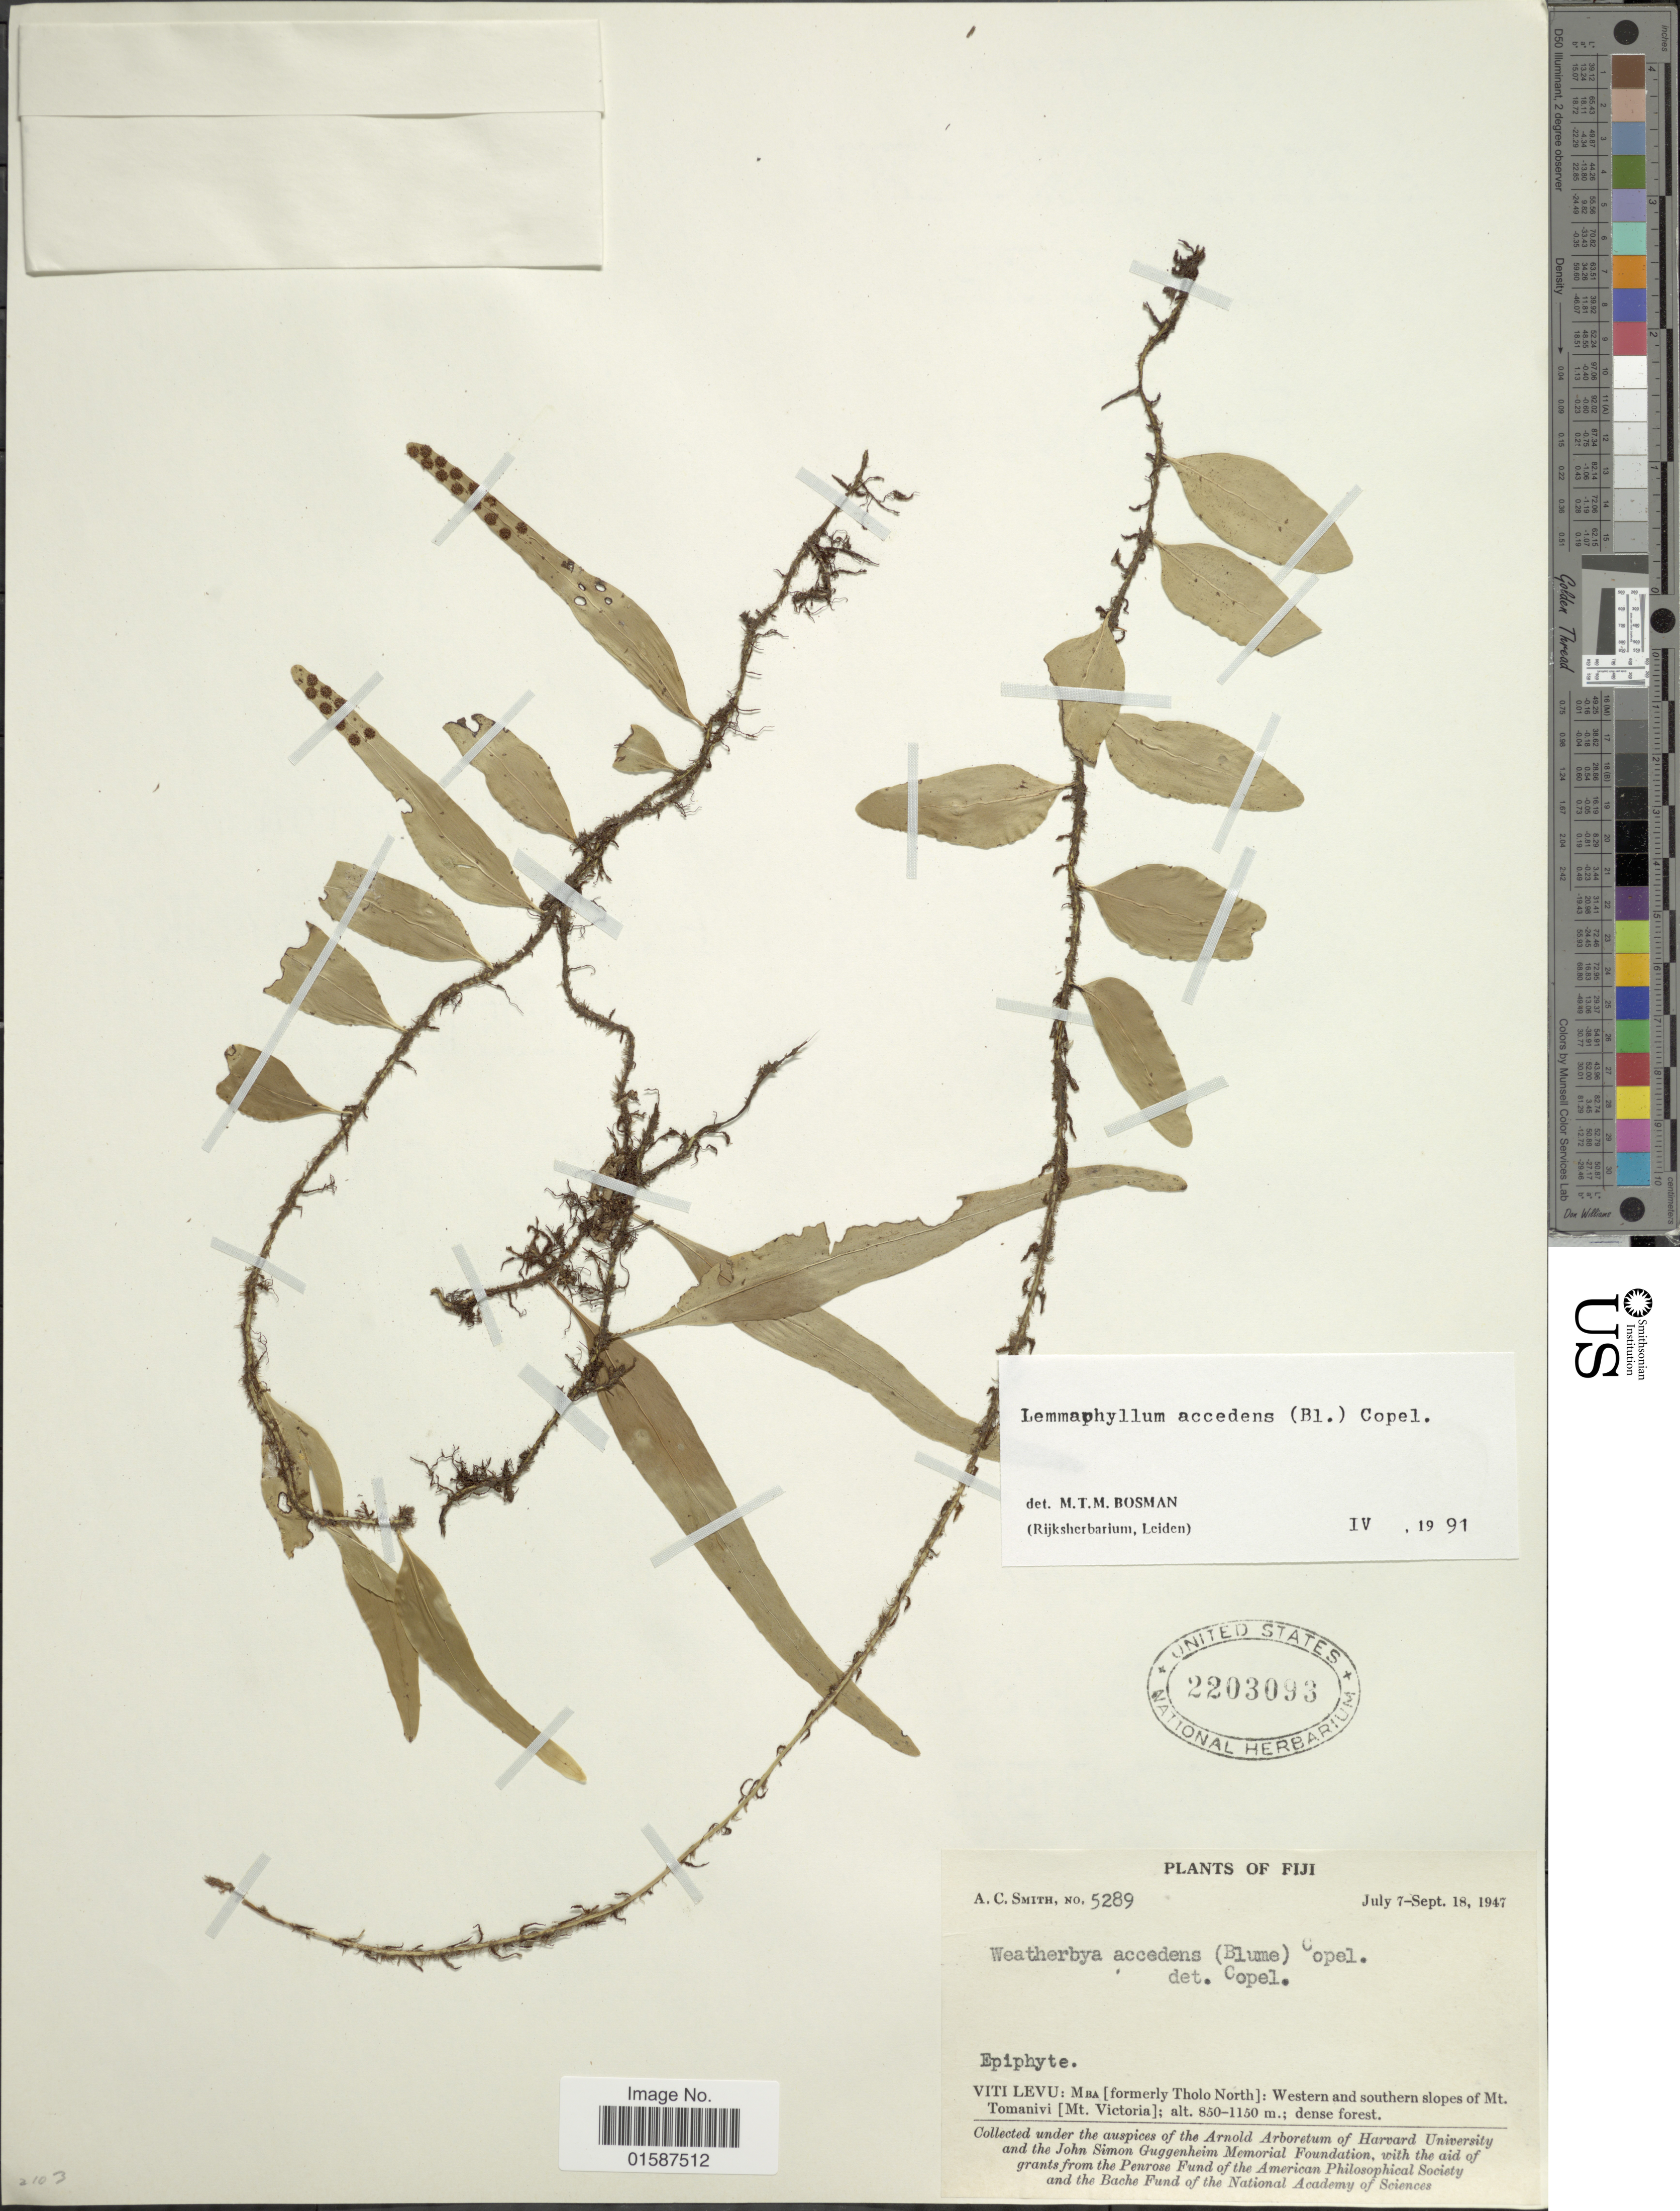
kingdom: Plantae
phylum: Tracheophyta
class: Polypodiopsida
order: Polypodiales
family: Polypodiaceae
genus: Lemmaphyllum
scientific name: Lemmaphyllum accedens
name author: (Blume) Donk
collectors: A. C. Smith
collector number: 5289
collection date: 1947-07-07/1947-09-18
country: Fiji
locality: Viti Levu: Mba [formerly Tholo North]: Western and southern slopes of Mt. Tomanivi[Mt. Victoria]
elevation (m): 850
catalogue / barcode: US 2203093